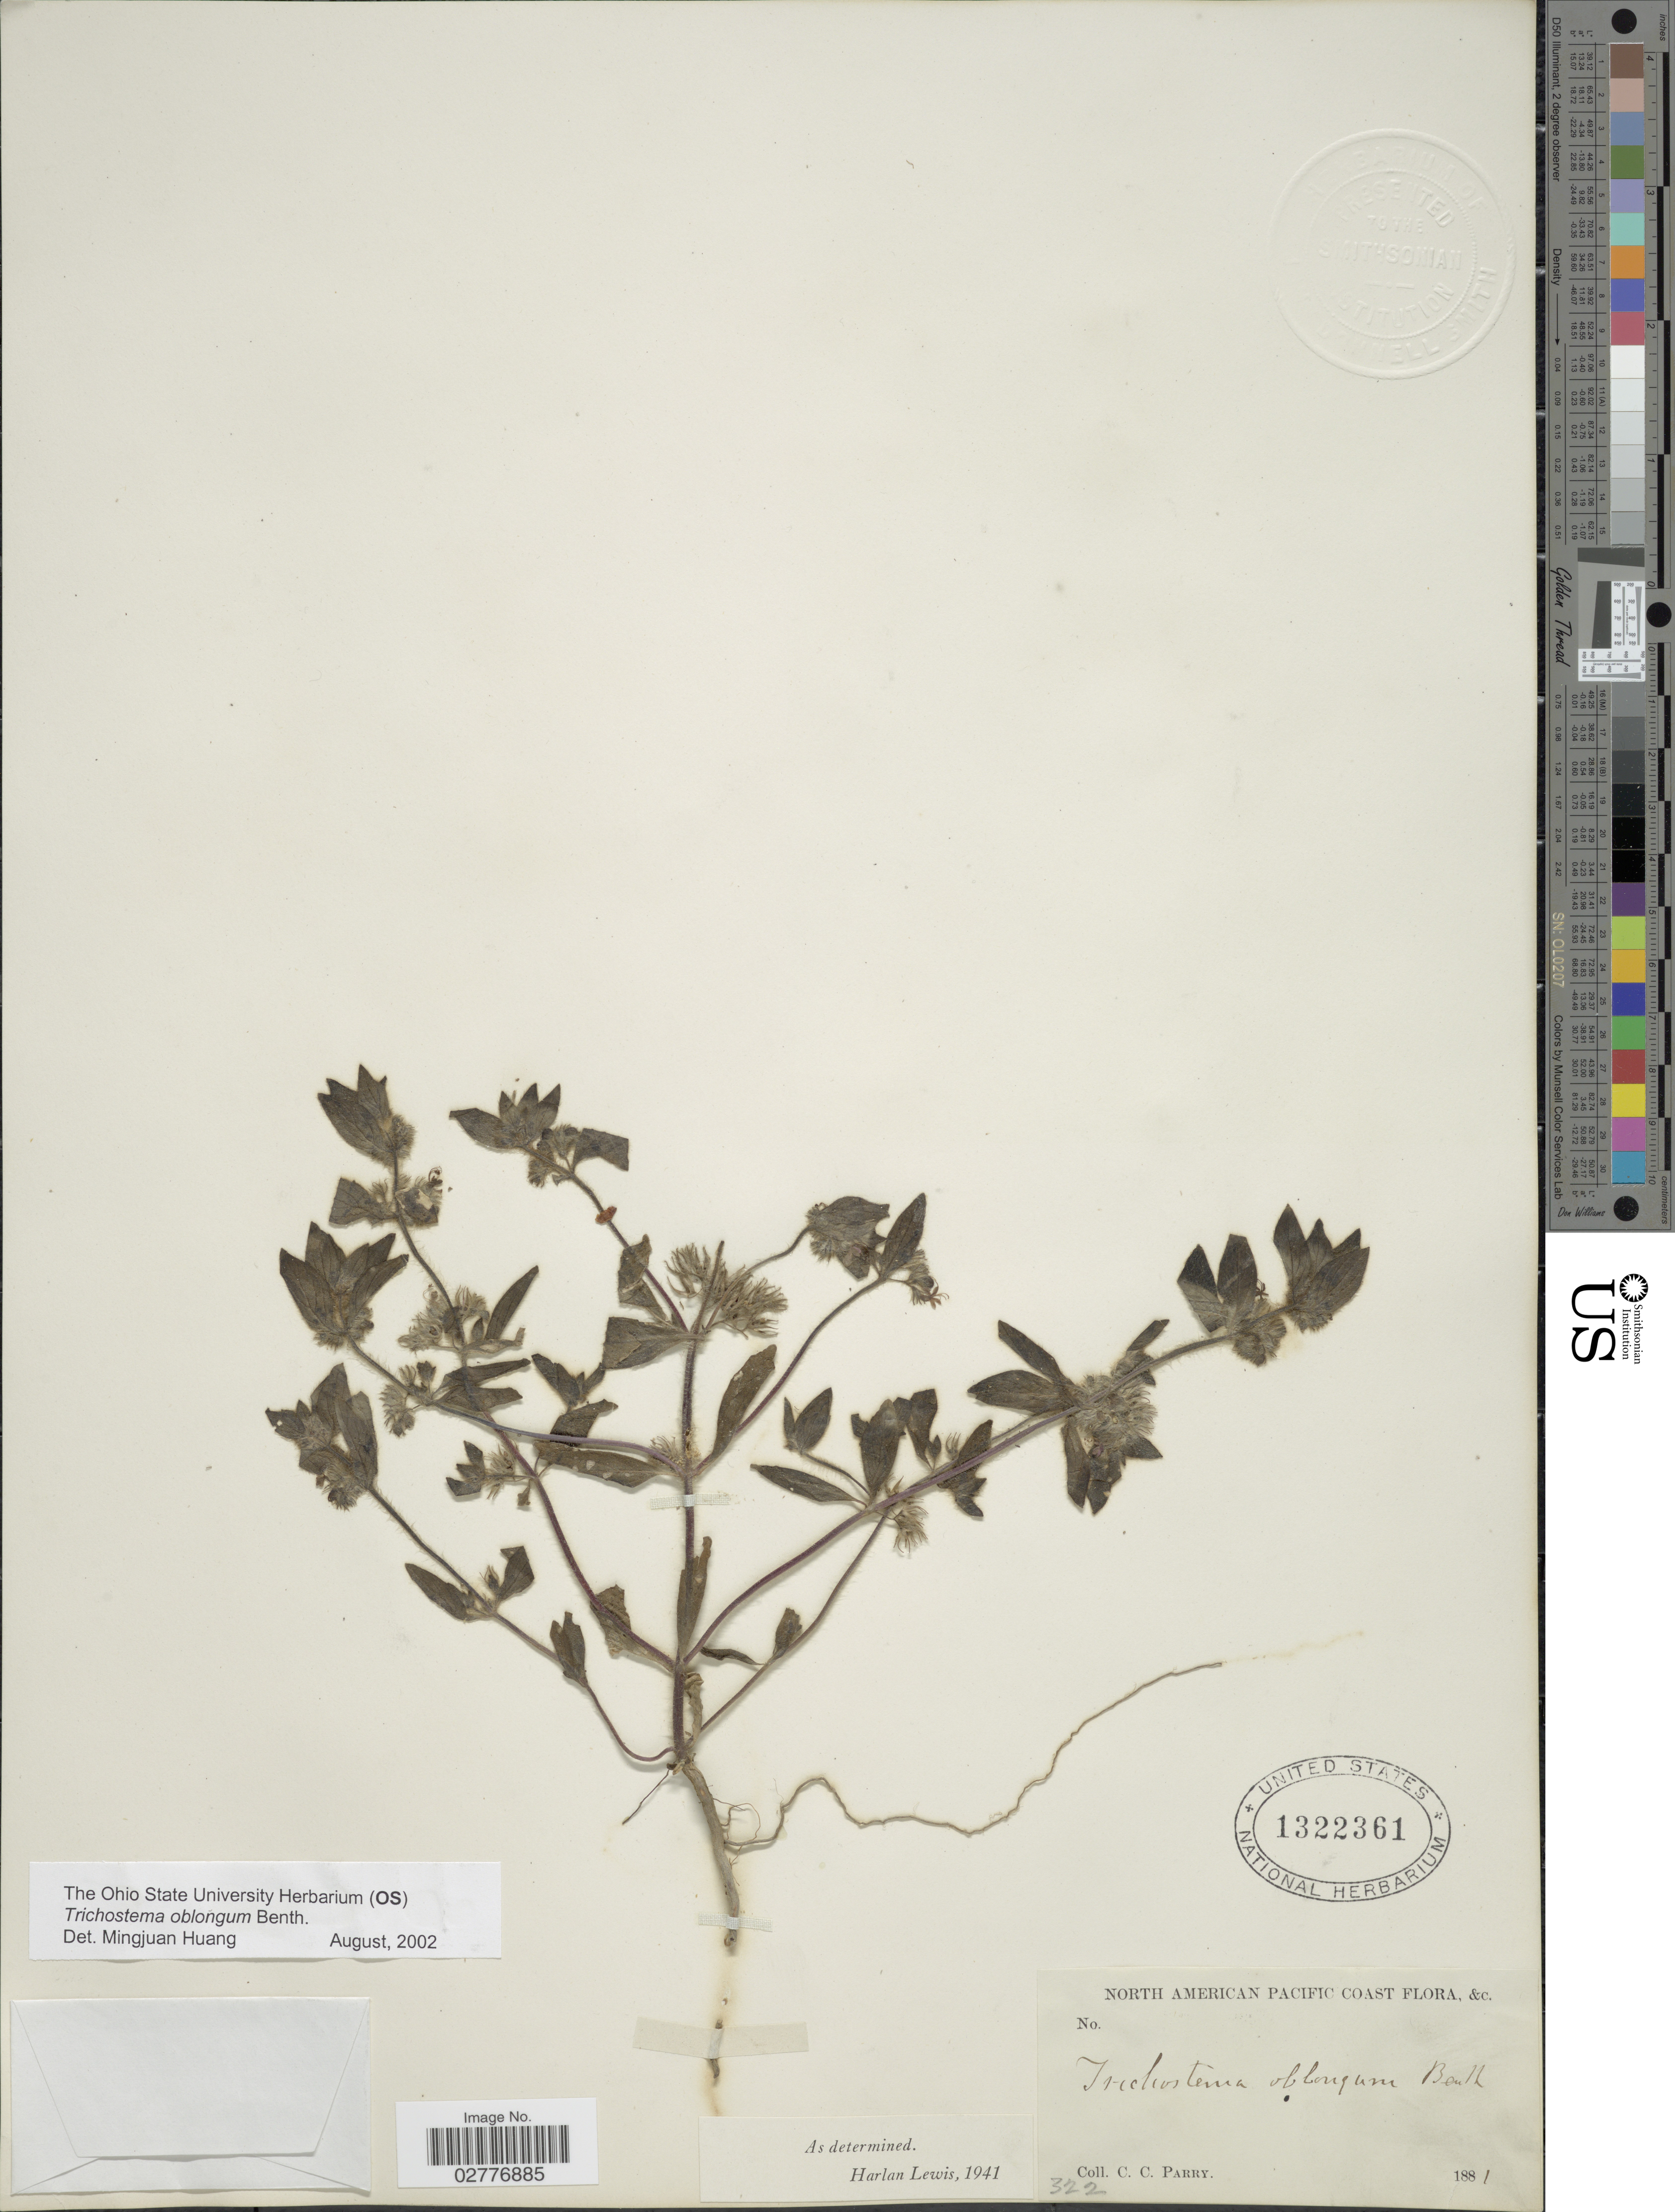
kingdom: Plantae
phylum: Tracheophyta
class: Magnoliopsida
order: Lamiales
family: Lamiaceae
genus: Trichostema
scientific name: Trichostema oblongum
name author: Benth.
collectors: C. C. Parry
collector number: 322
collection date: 1881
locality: North American Pacific Coast, &C.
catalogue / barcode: US 1322361